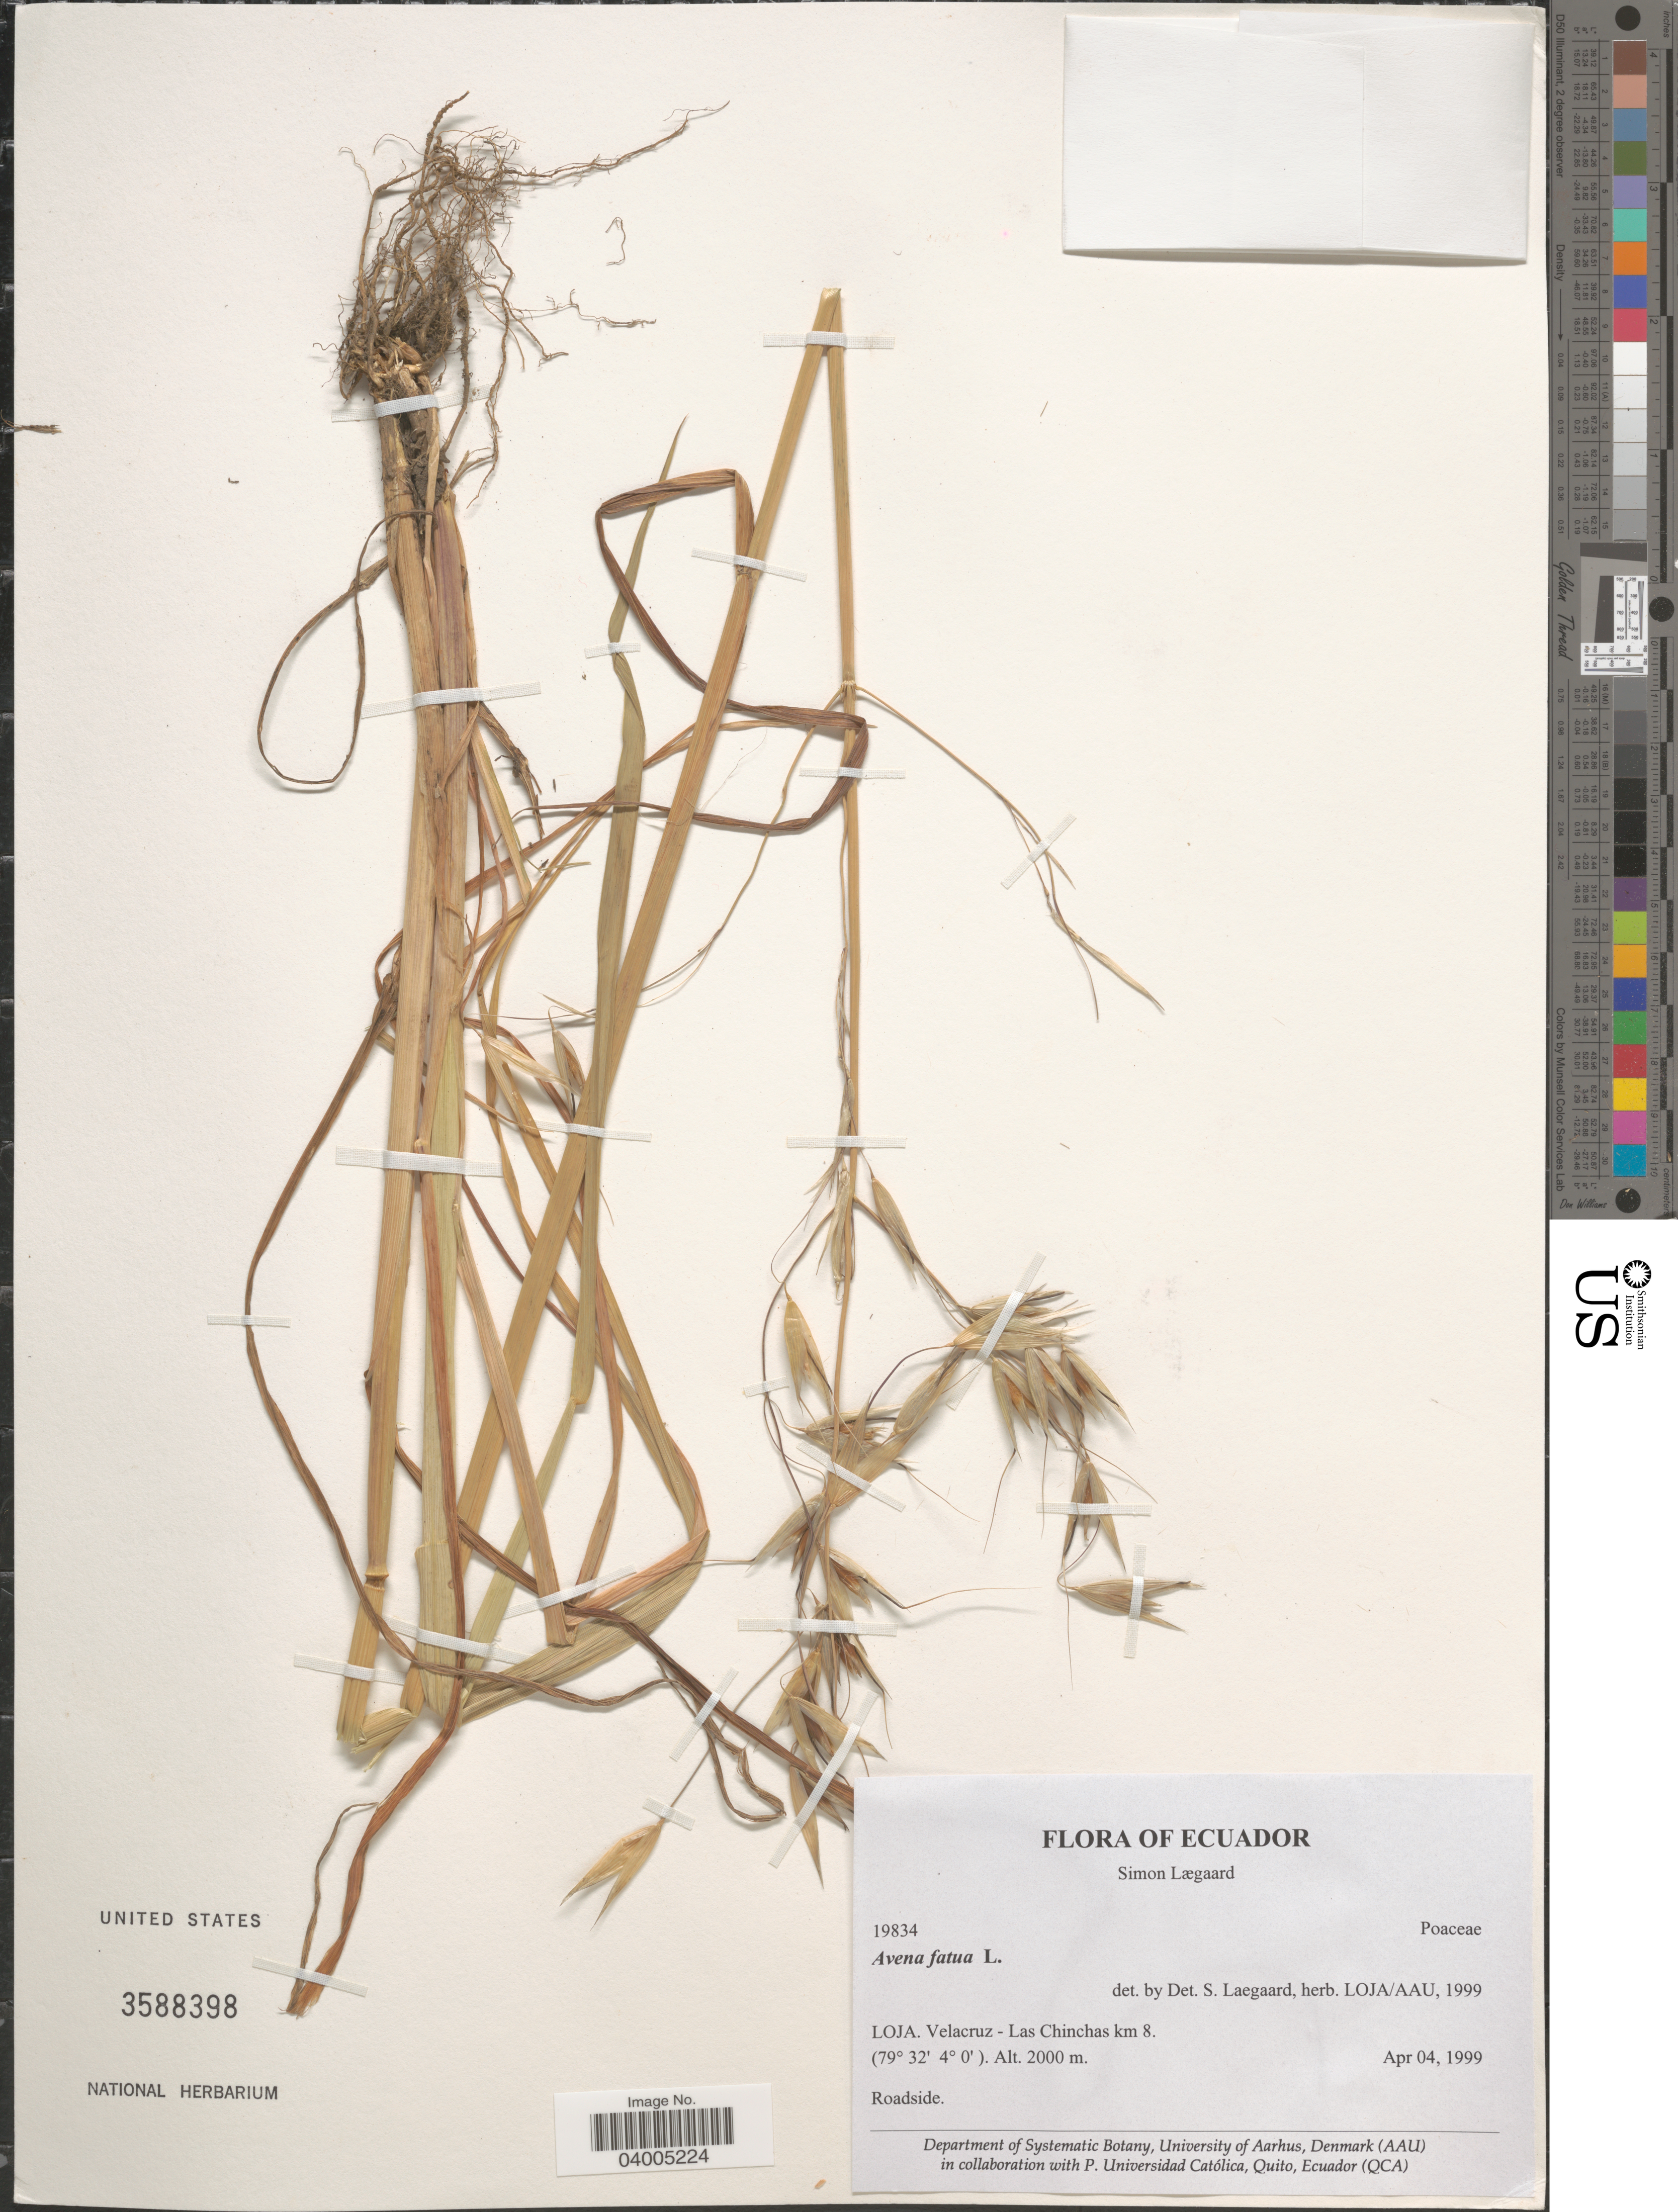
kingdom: Plantae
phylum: Tracheophyta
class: Liliopsida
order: Poales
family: Poaceae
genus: Avena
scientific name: Avena fatua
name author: L.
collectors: S. Lægaard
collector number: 19834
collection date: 1999-04-04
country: Ecuador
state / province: Loja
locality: Velacruz - Las Chinchas km 8.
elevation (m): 2000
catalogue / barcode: US 3588398